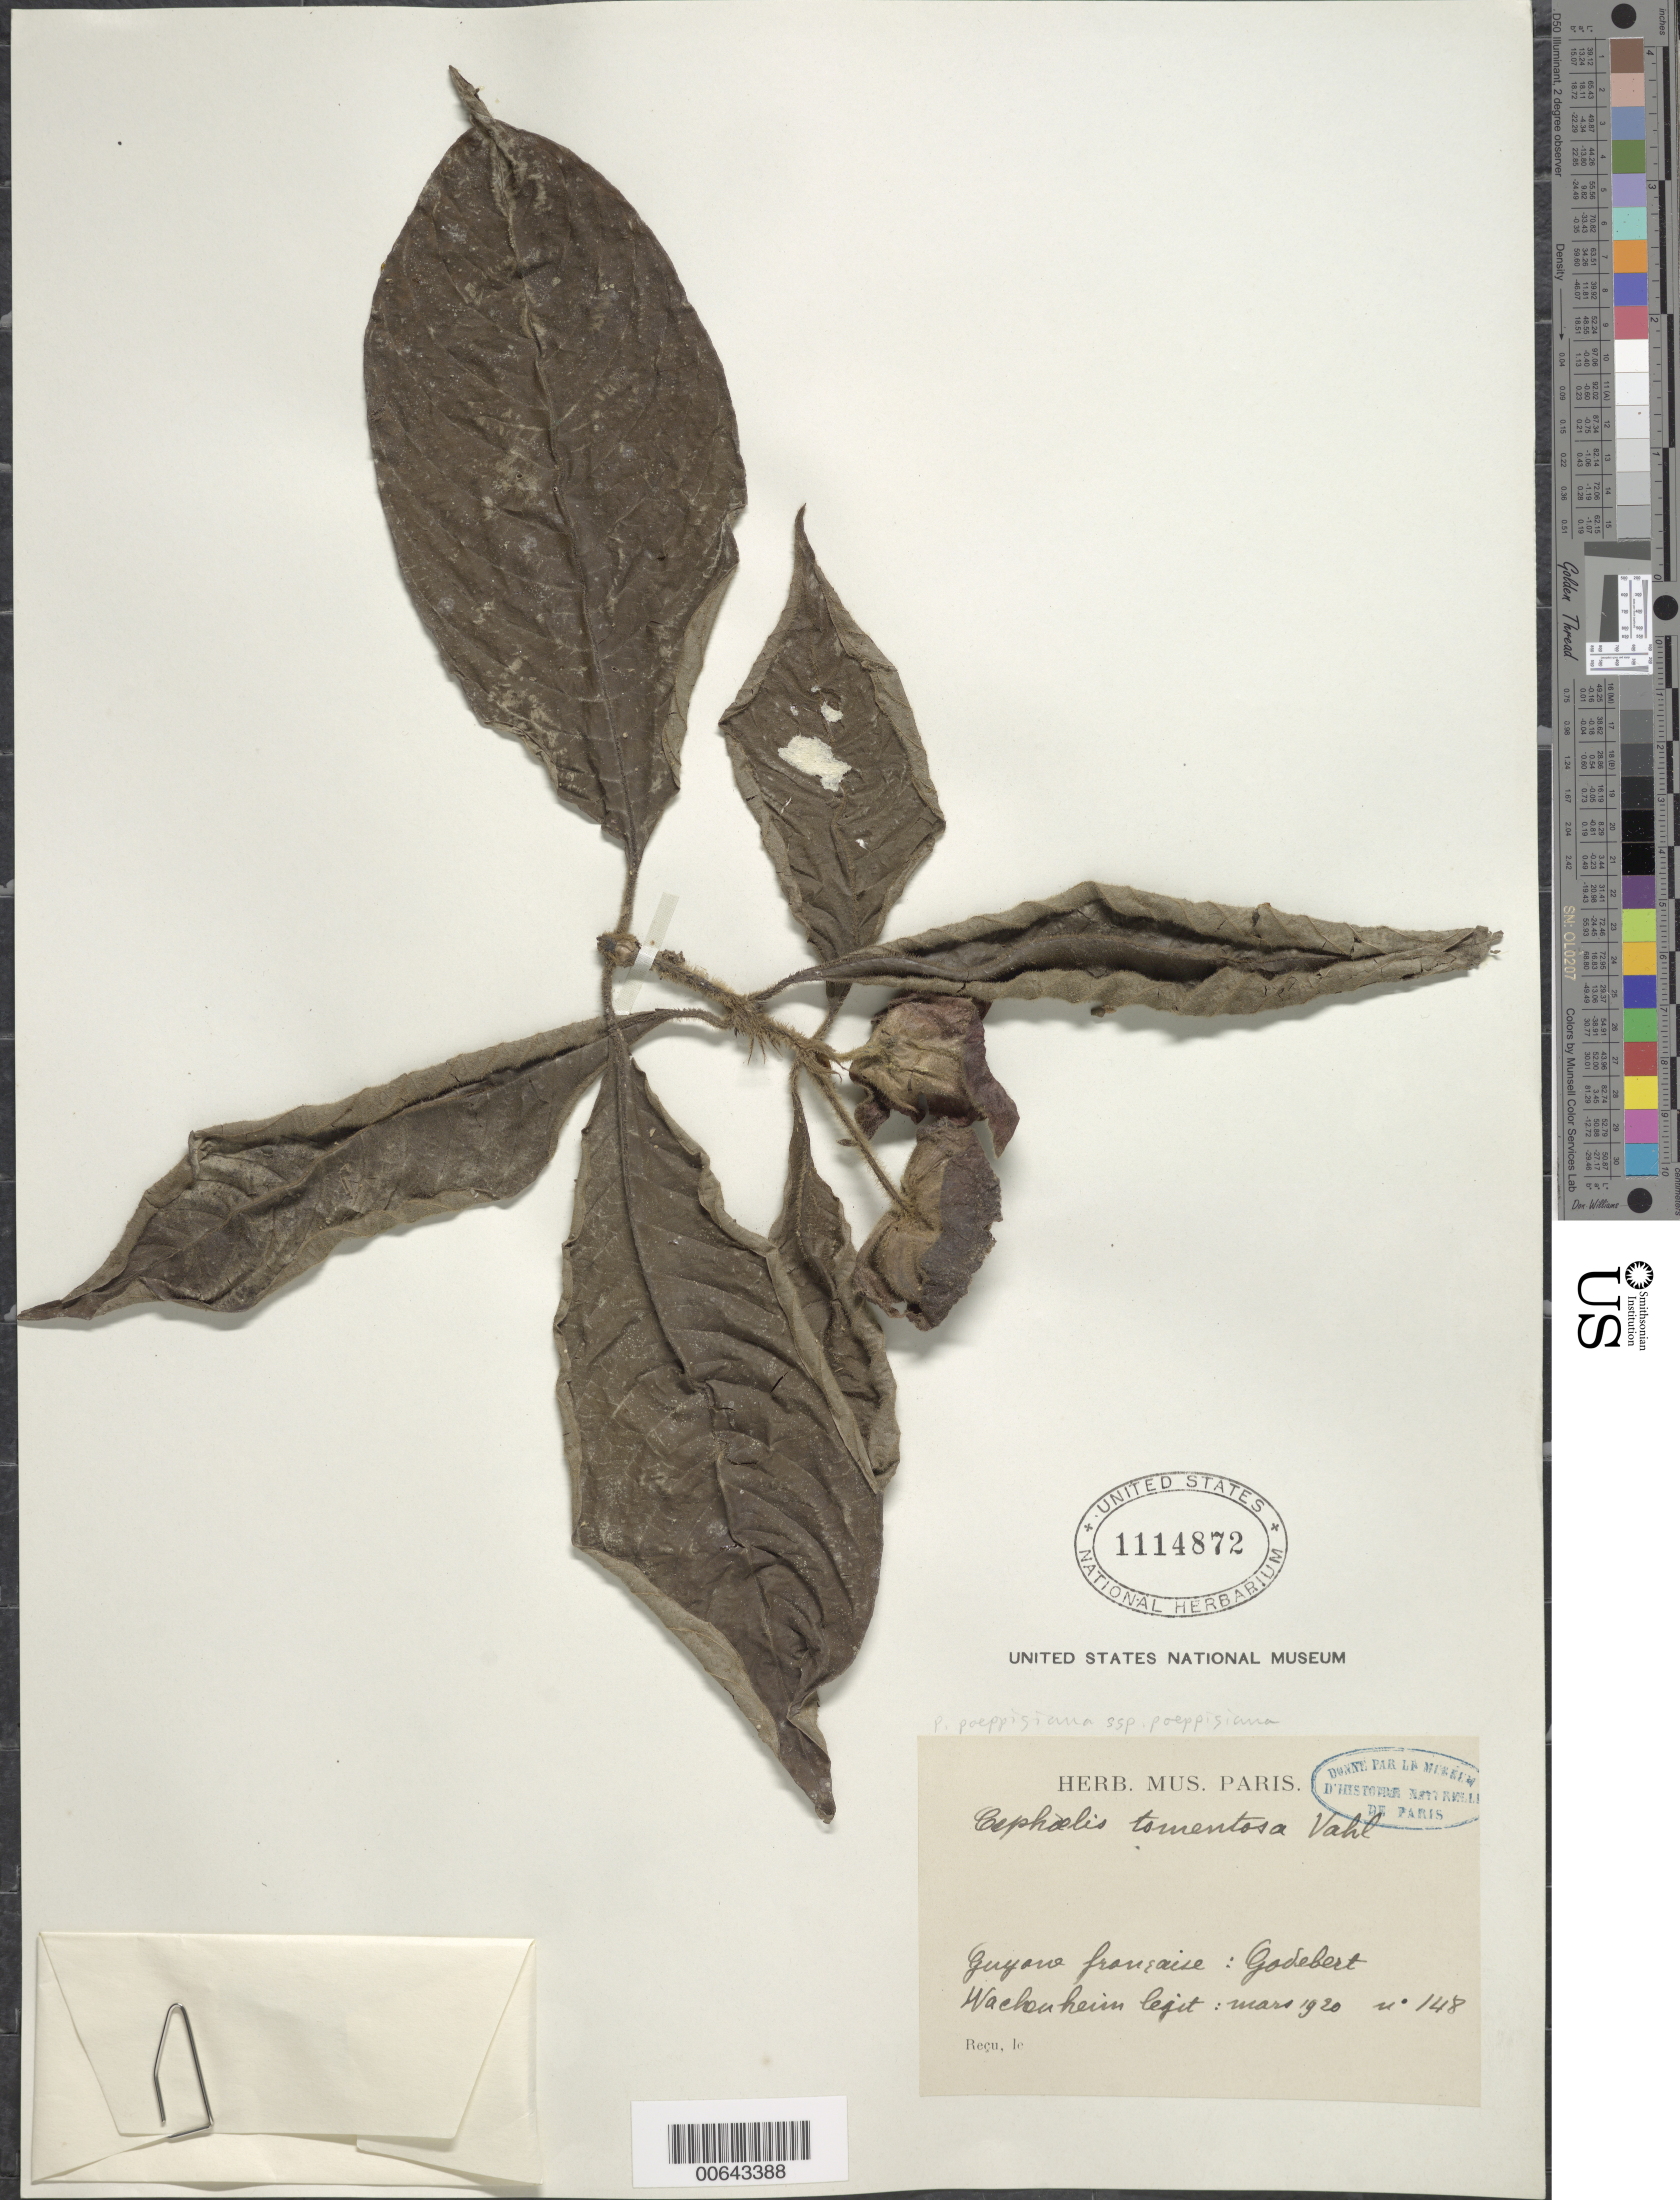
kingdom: Plantae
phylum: Tracheophyta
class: Magnoliopsida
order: Gentianales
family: Rubiaceae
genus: Palicourea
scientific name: Palicourea tomentosa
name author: (Aubl.) Borhidi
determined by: Kirkbride, J. H., Jr.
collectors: G. Wachenheim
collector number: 148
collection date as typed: Mar-20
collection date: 1920-03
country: French Guiana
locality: Godebert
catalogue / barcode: US 1114872